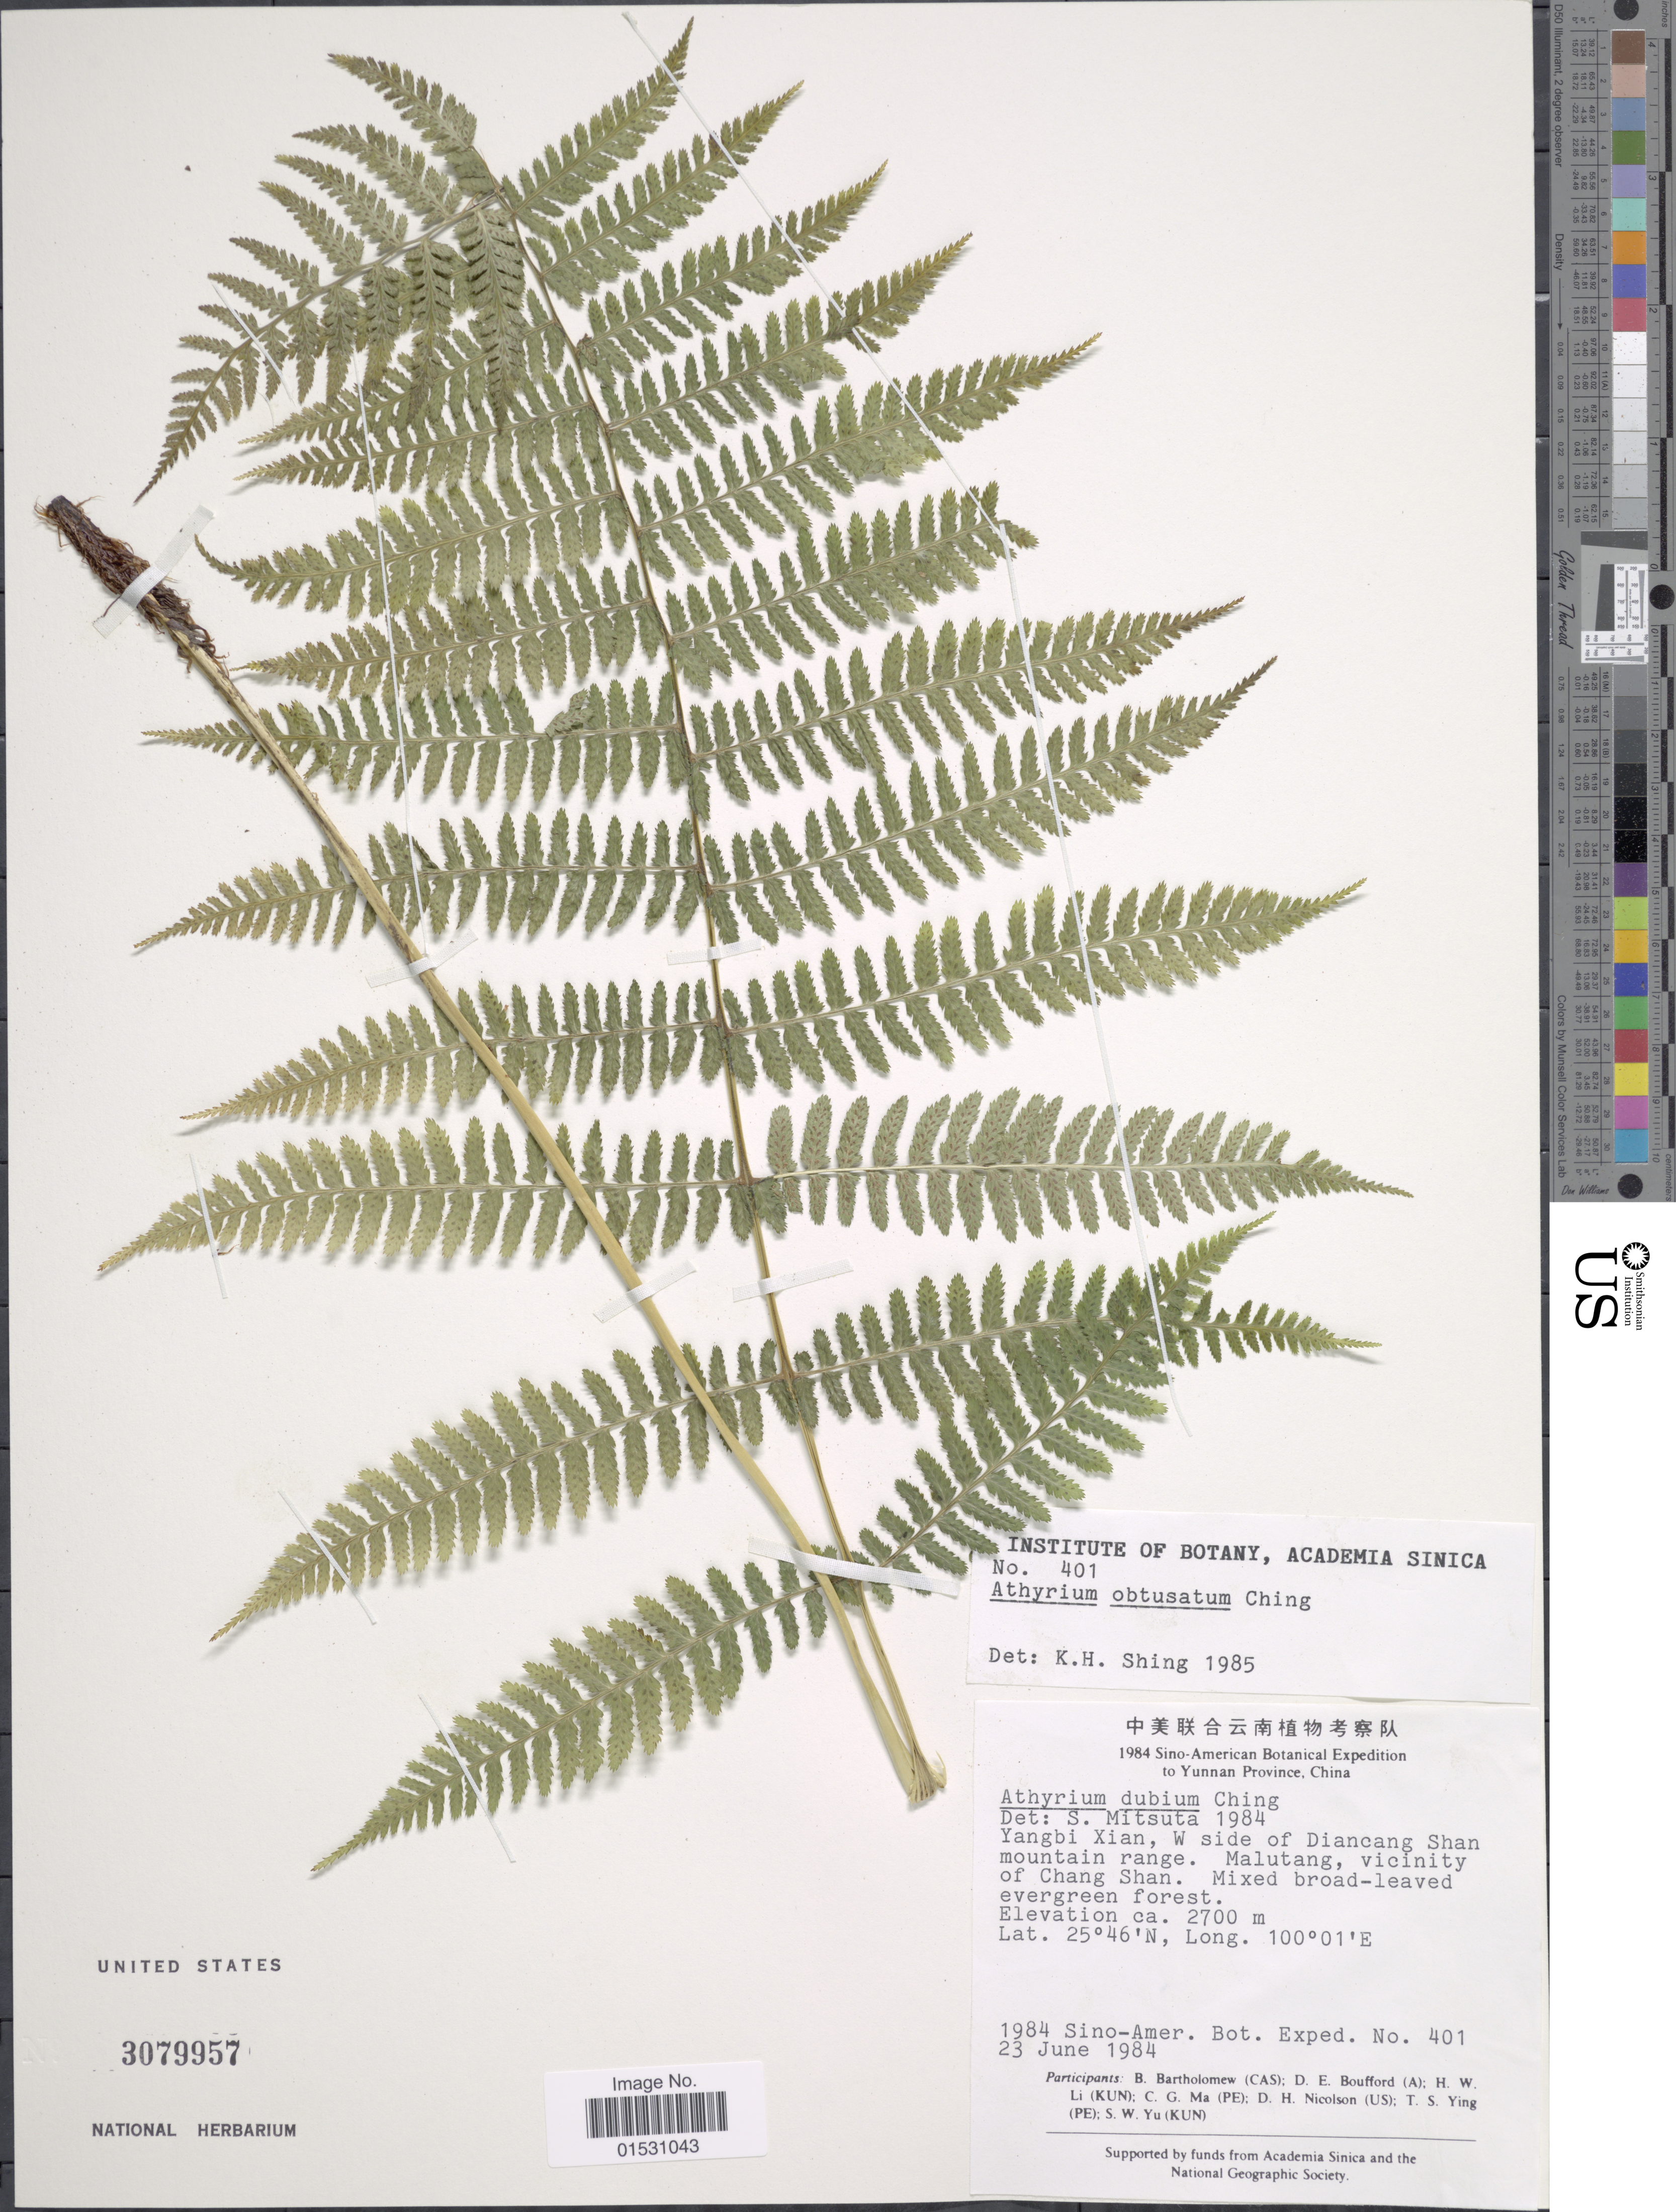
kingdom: Plantae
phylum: Tracheophyta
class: Polypodiopsida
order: Polypodiales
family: Athyriaceae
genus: Athyrium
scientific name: Athyrium obtussatum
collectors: Sino-Amer. Bot. Exped. 1984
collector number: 401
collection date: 1984-06-23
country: China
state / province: Yunnan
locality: Yunnan Province. Yangbi Xian, W side of Diancang Shan mountain range. Malutang, vicinity of Chang Shan.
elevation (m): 2700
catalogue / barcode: US 3079957